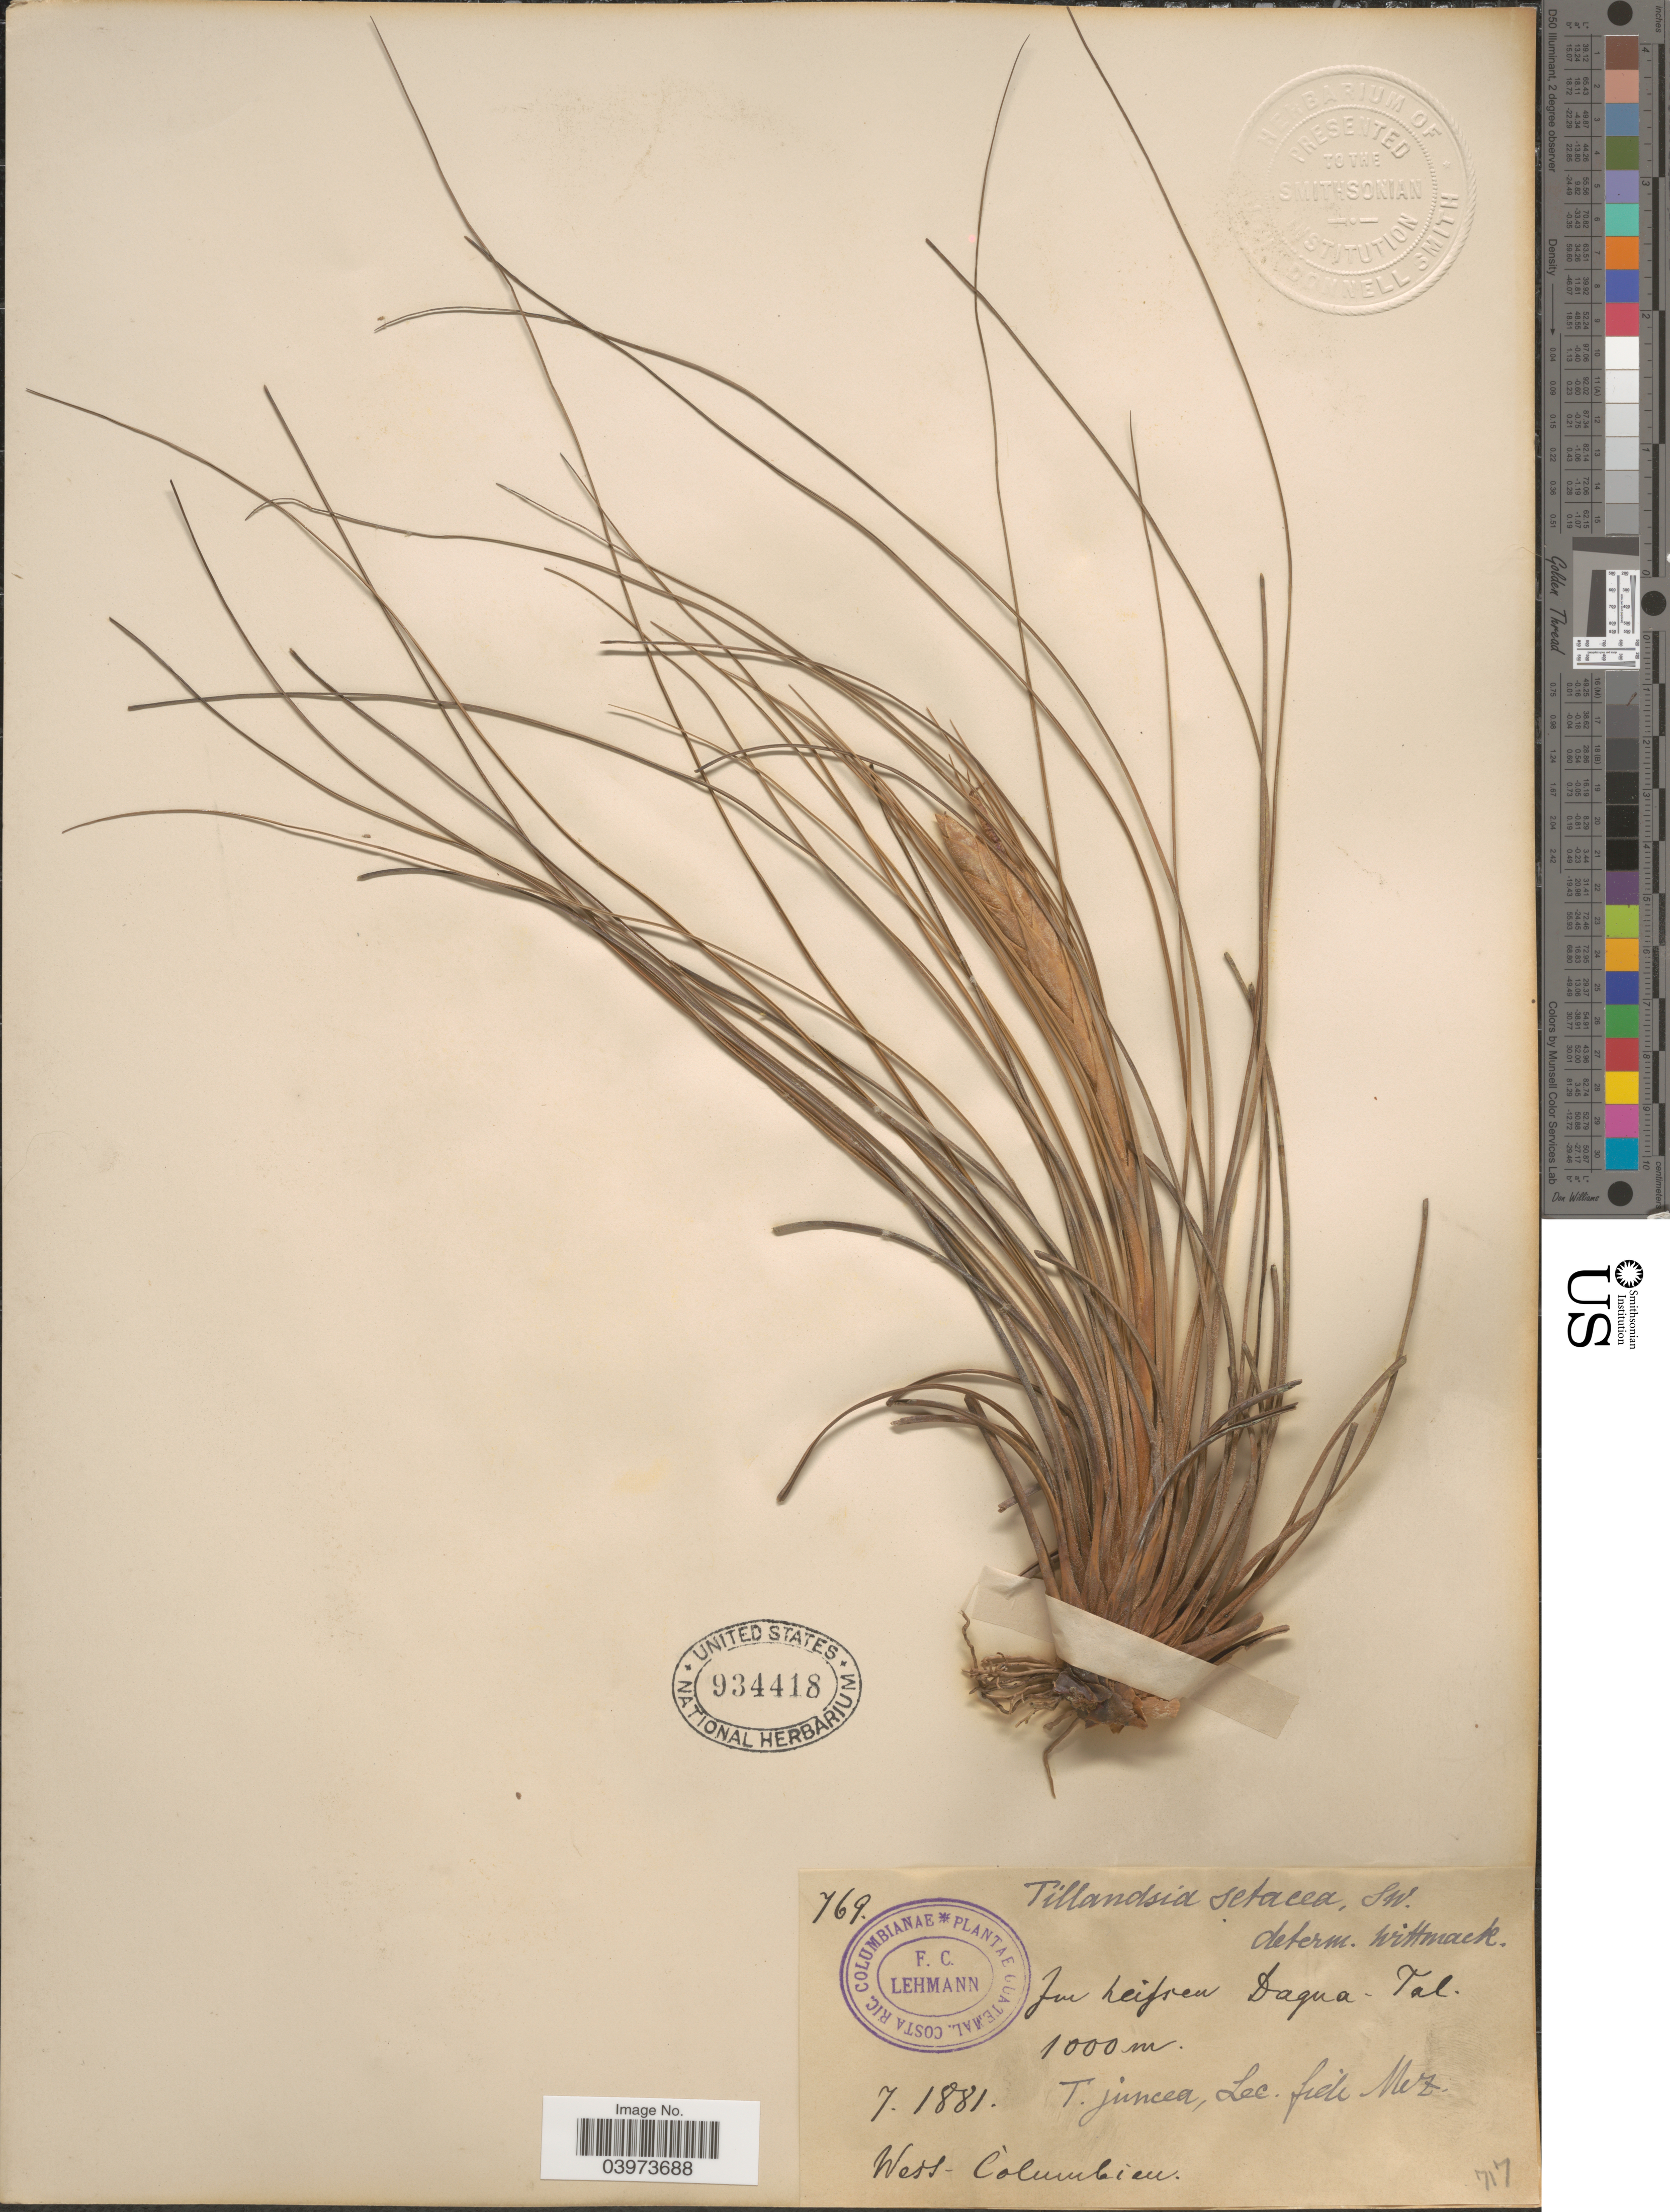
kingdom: Plantae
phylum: Tracheophyta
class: Liliopsida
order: Poales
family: Bromeliaceae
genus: Tillandsia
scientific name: Tillandsia juncea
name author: (Ruiz & Pav.) Poir.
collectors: F. C. Lehmann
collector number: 769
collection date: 1881-07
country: Colombia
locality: Im heissen Dagua-Tal. West-Columbien.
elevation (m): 1000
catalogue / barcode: US 934418